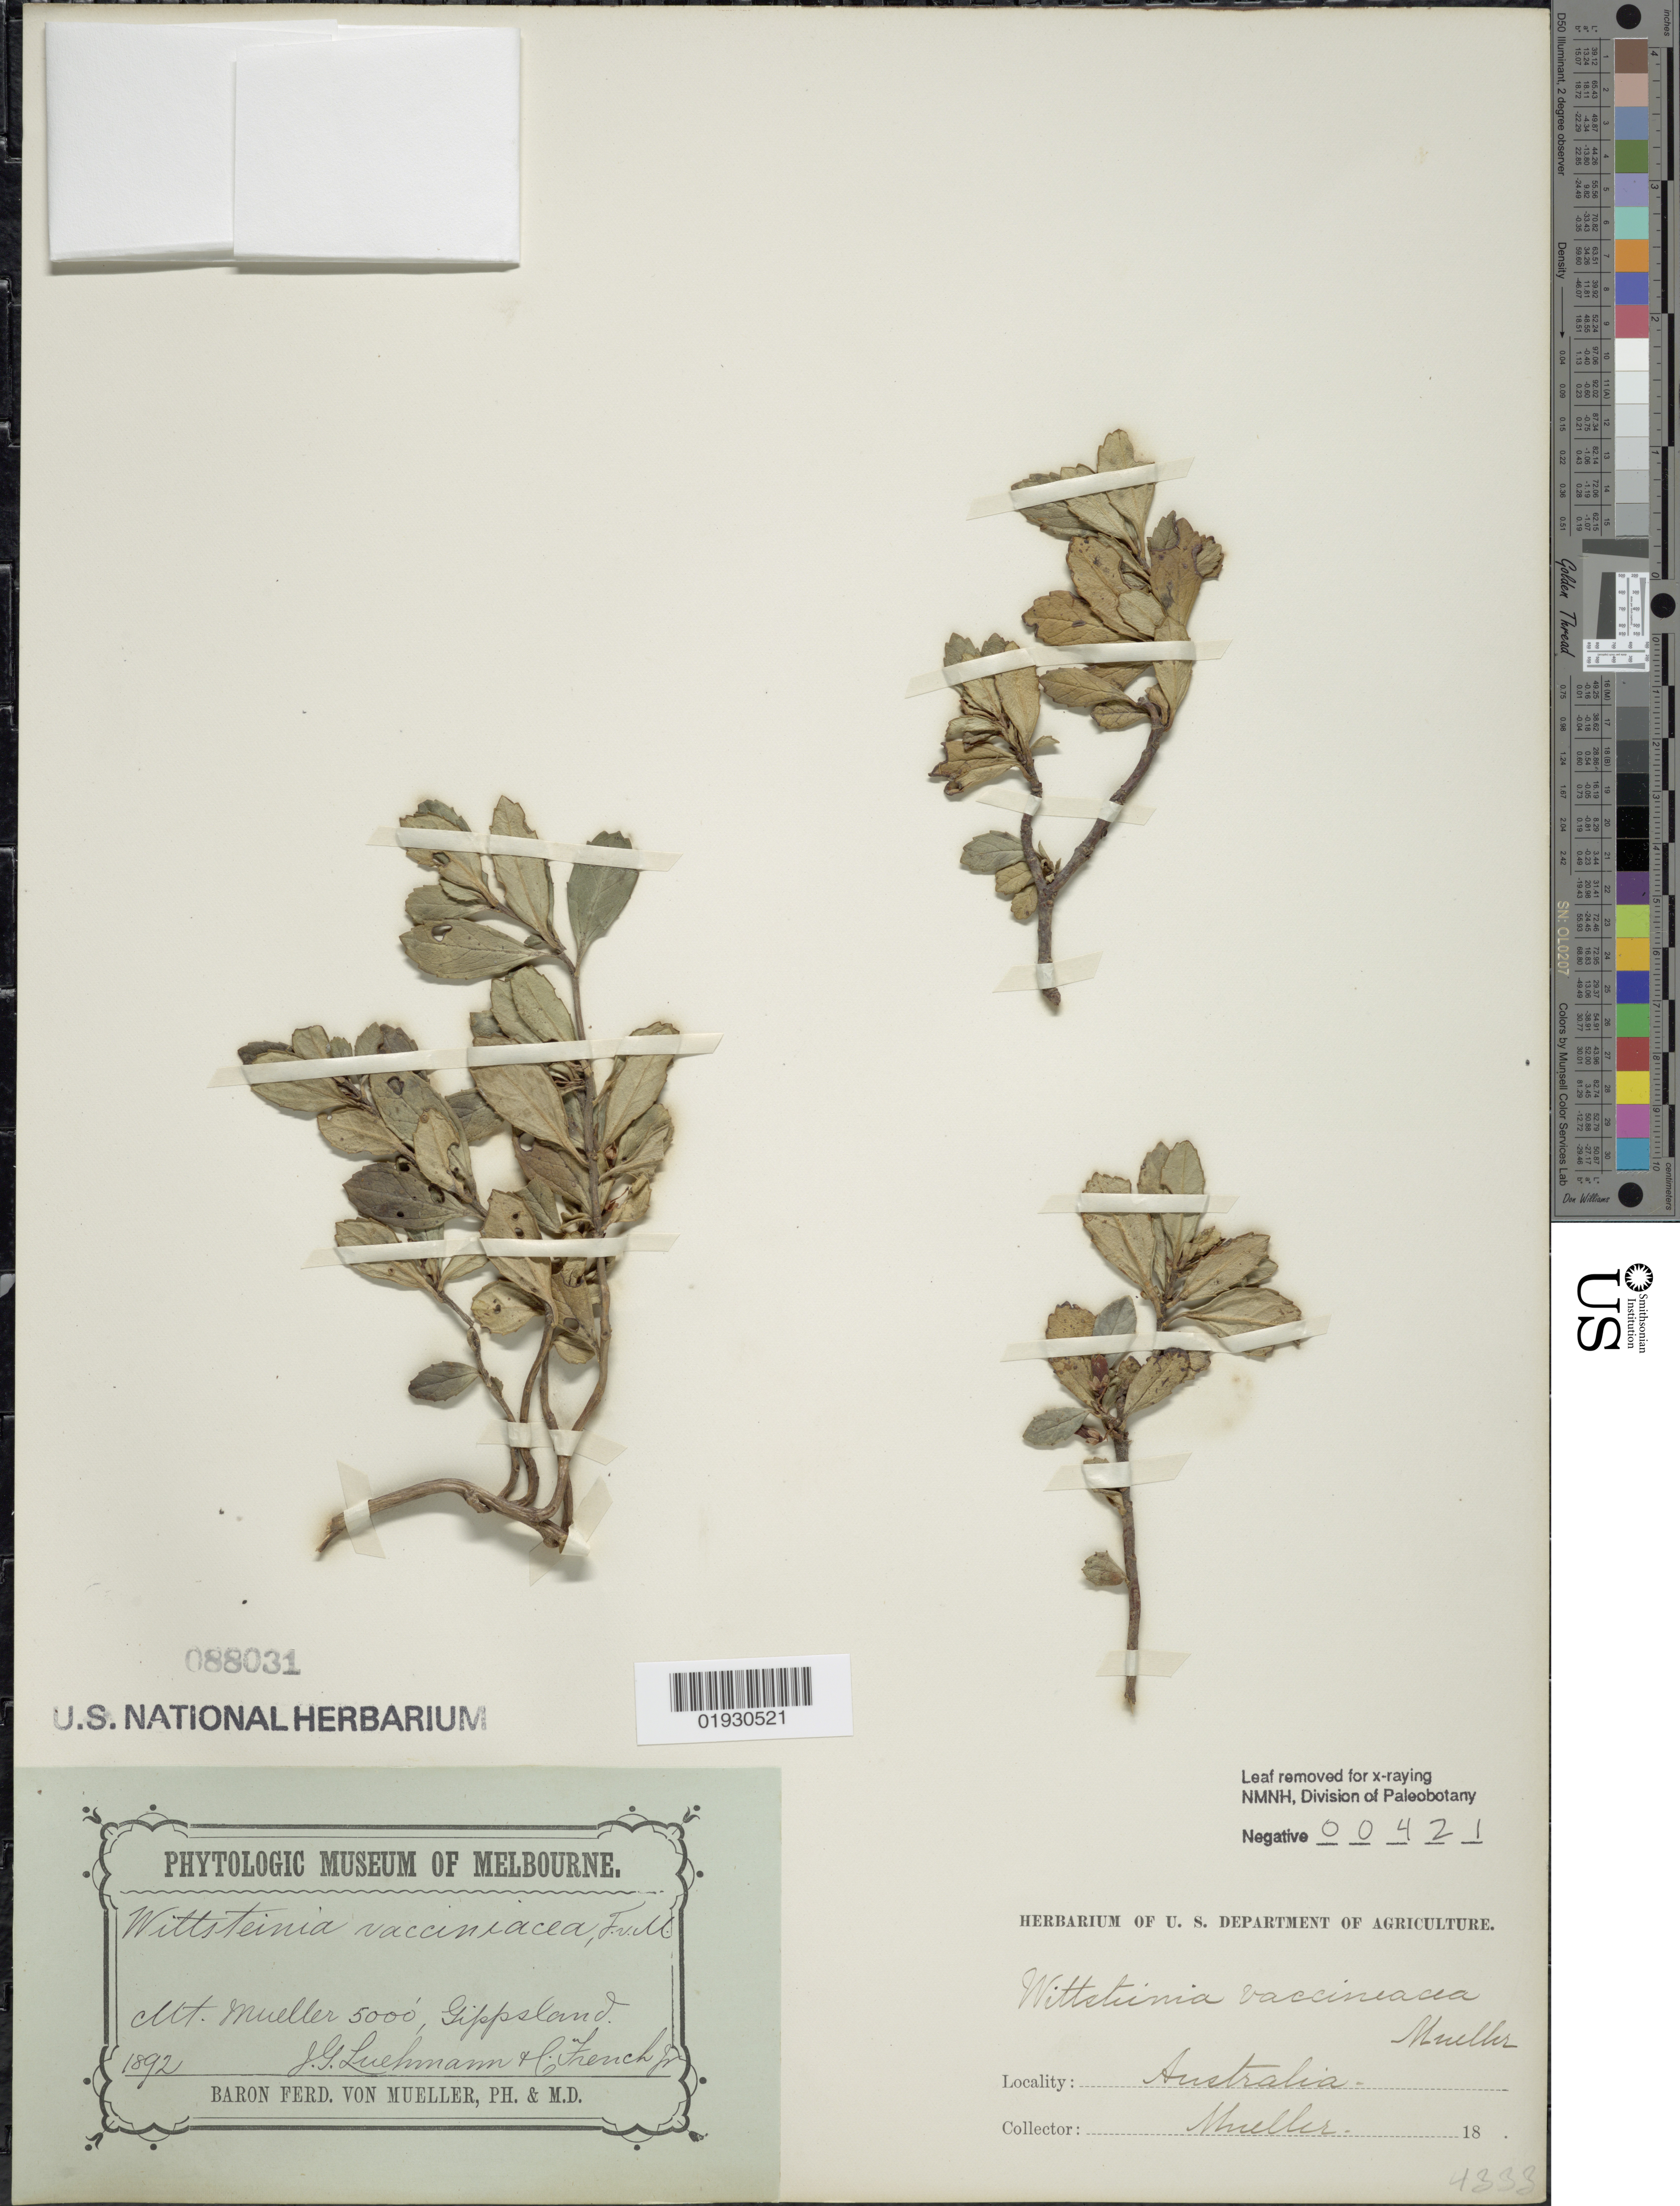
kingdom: Plantae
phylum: Tracheophyta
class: Magnoliopsida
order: Asterales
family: Alseuosmiaceae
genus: Wittsteinia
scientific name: Wittsteinia vacciniacea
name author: F. Muell.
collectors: J. Luehmann & C. French Jr.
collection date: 1892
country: Australia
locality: Mt. Mueller, Gippsland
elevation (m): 1524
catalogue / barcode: US 88031